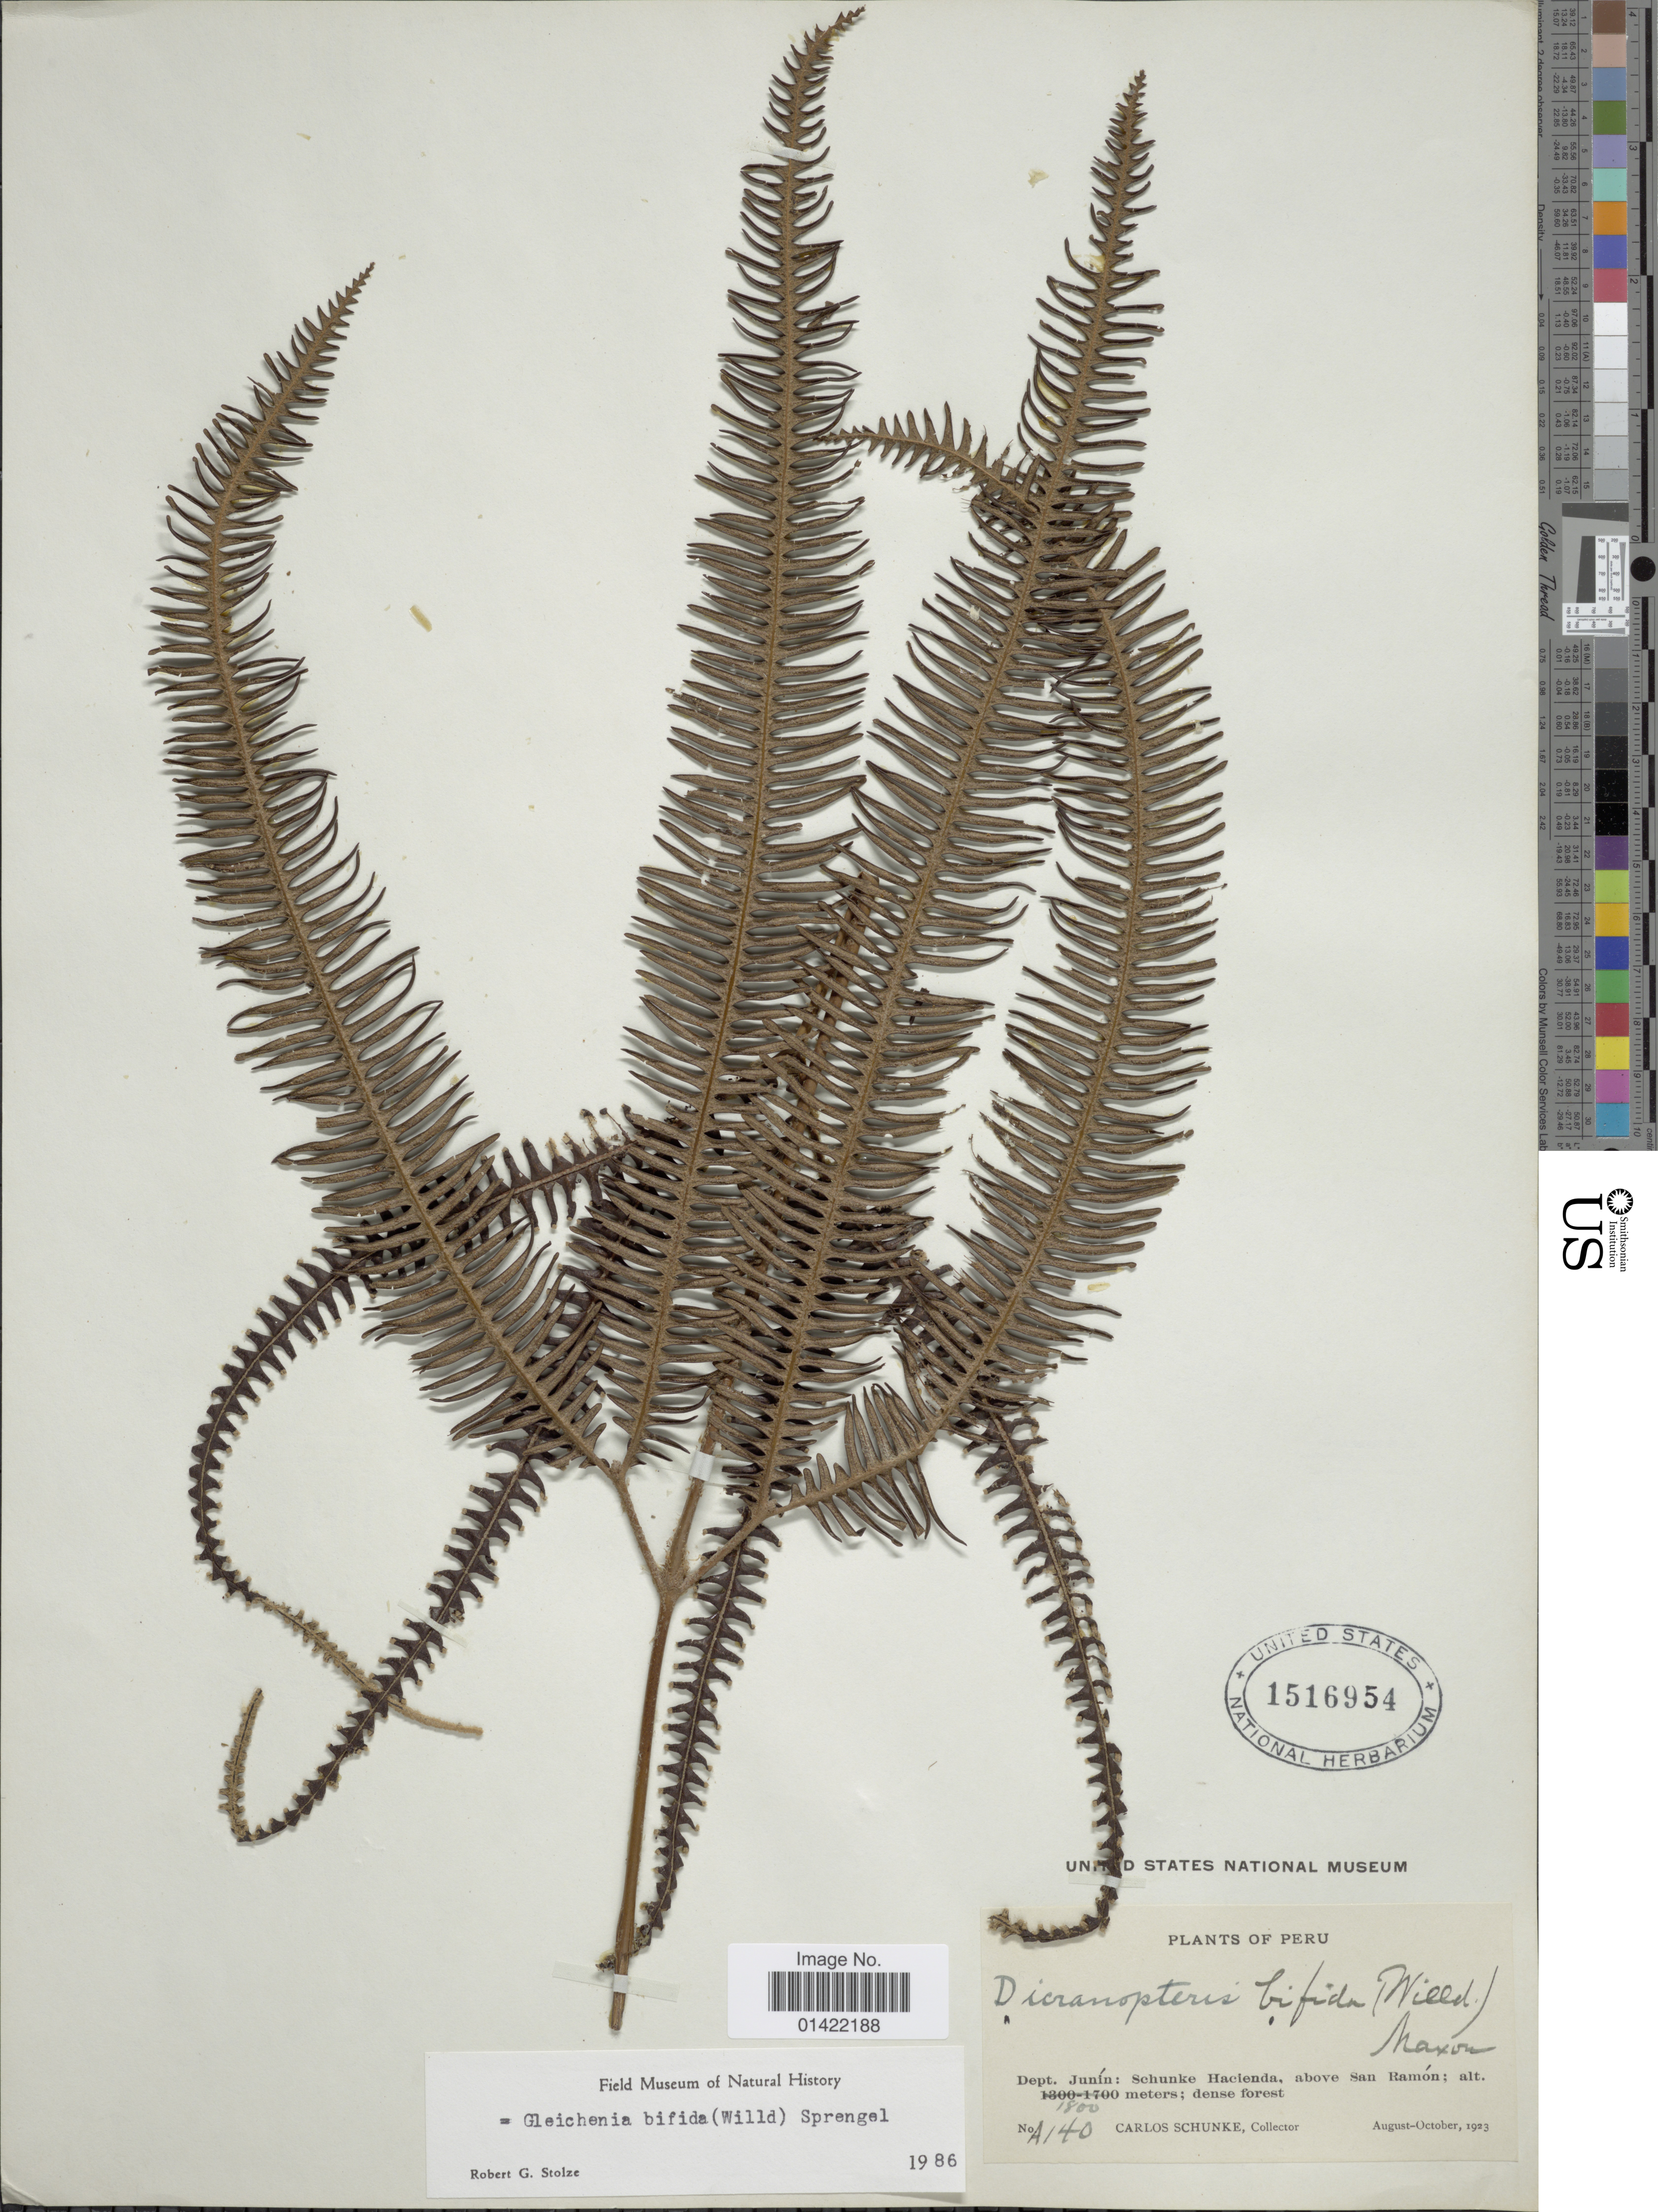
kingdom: Plantae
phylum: Tracheophyta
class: Polypodiopsida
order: Gleicheniales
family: Gleicheniaceae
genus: Sticherus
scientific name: Sticherus bifidus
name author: (Willd.) Ching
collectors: C. Schunke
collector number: A140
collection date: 1923-08/1923-10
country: Peru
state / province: Junín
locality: Schunke Hacienda, above Sam Ramón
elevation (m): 1800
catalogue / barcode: US 1516954